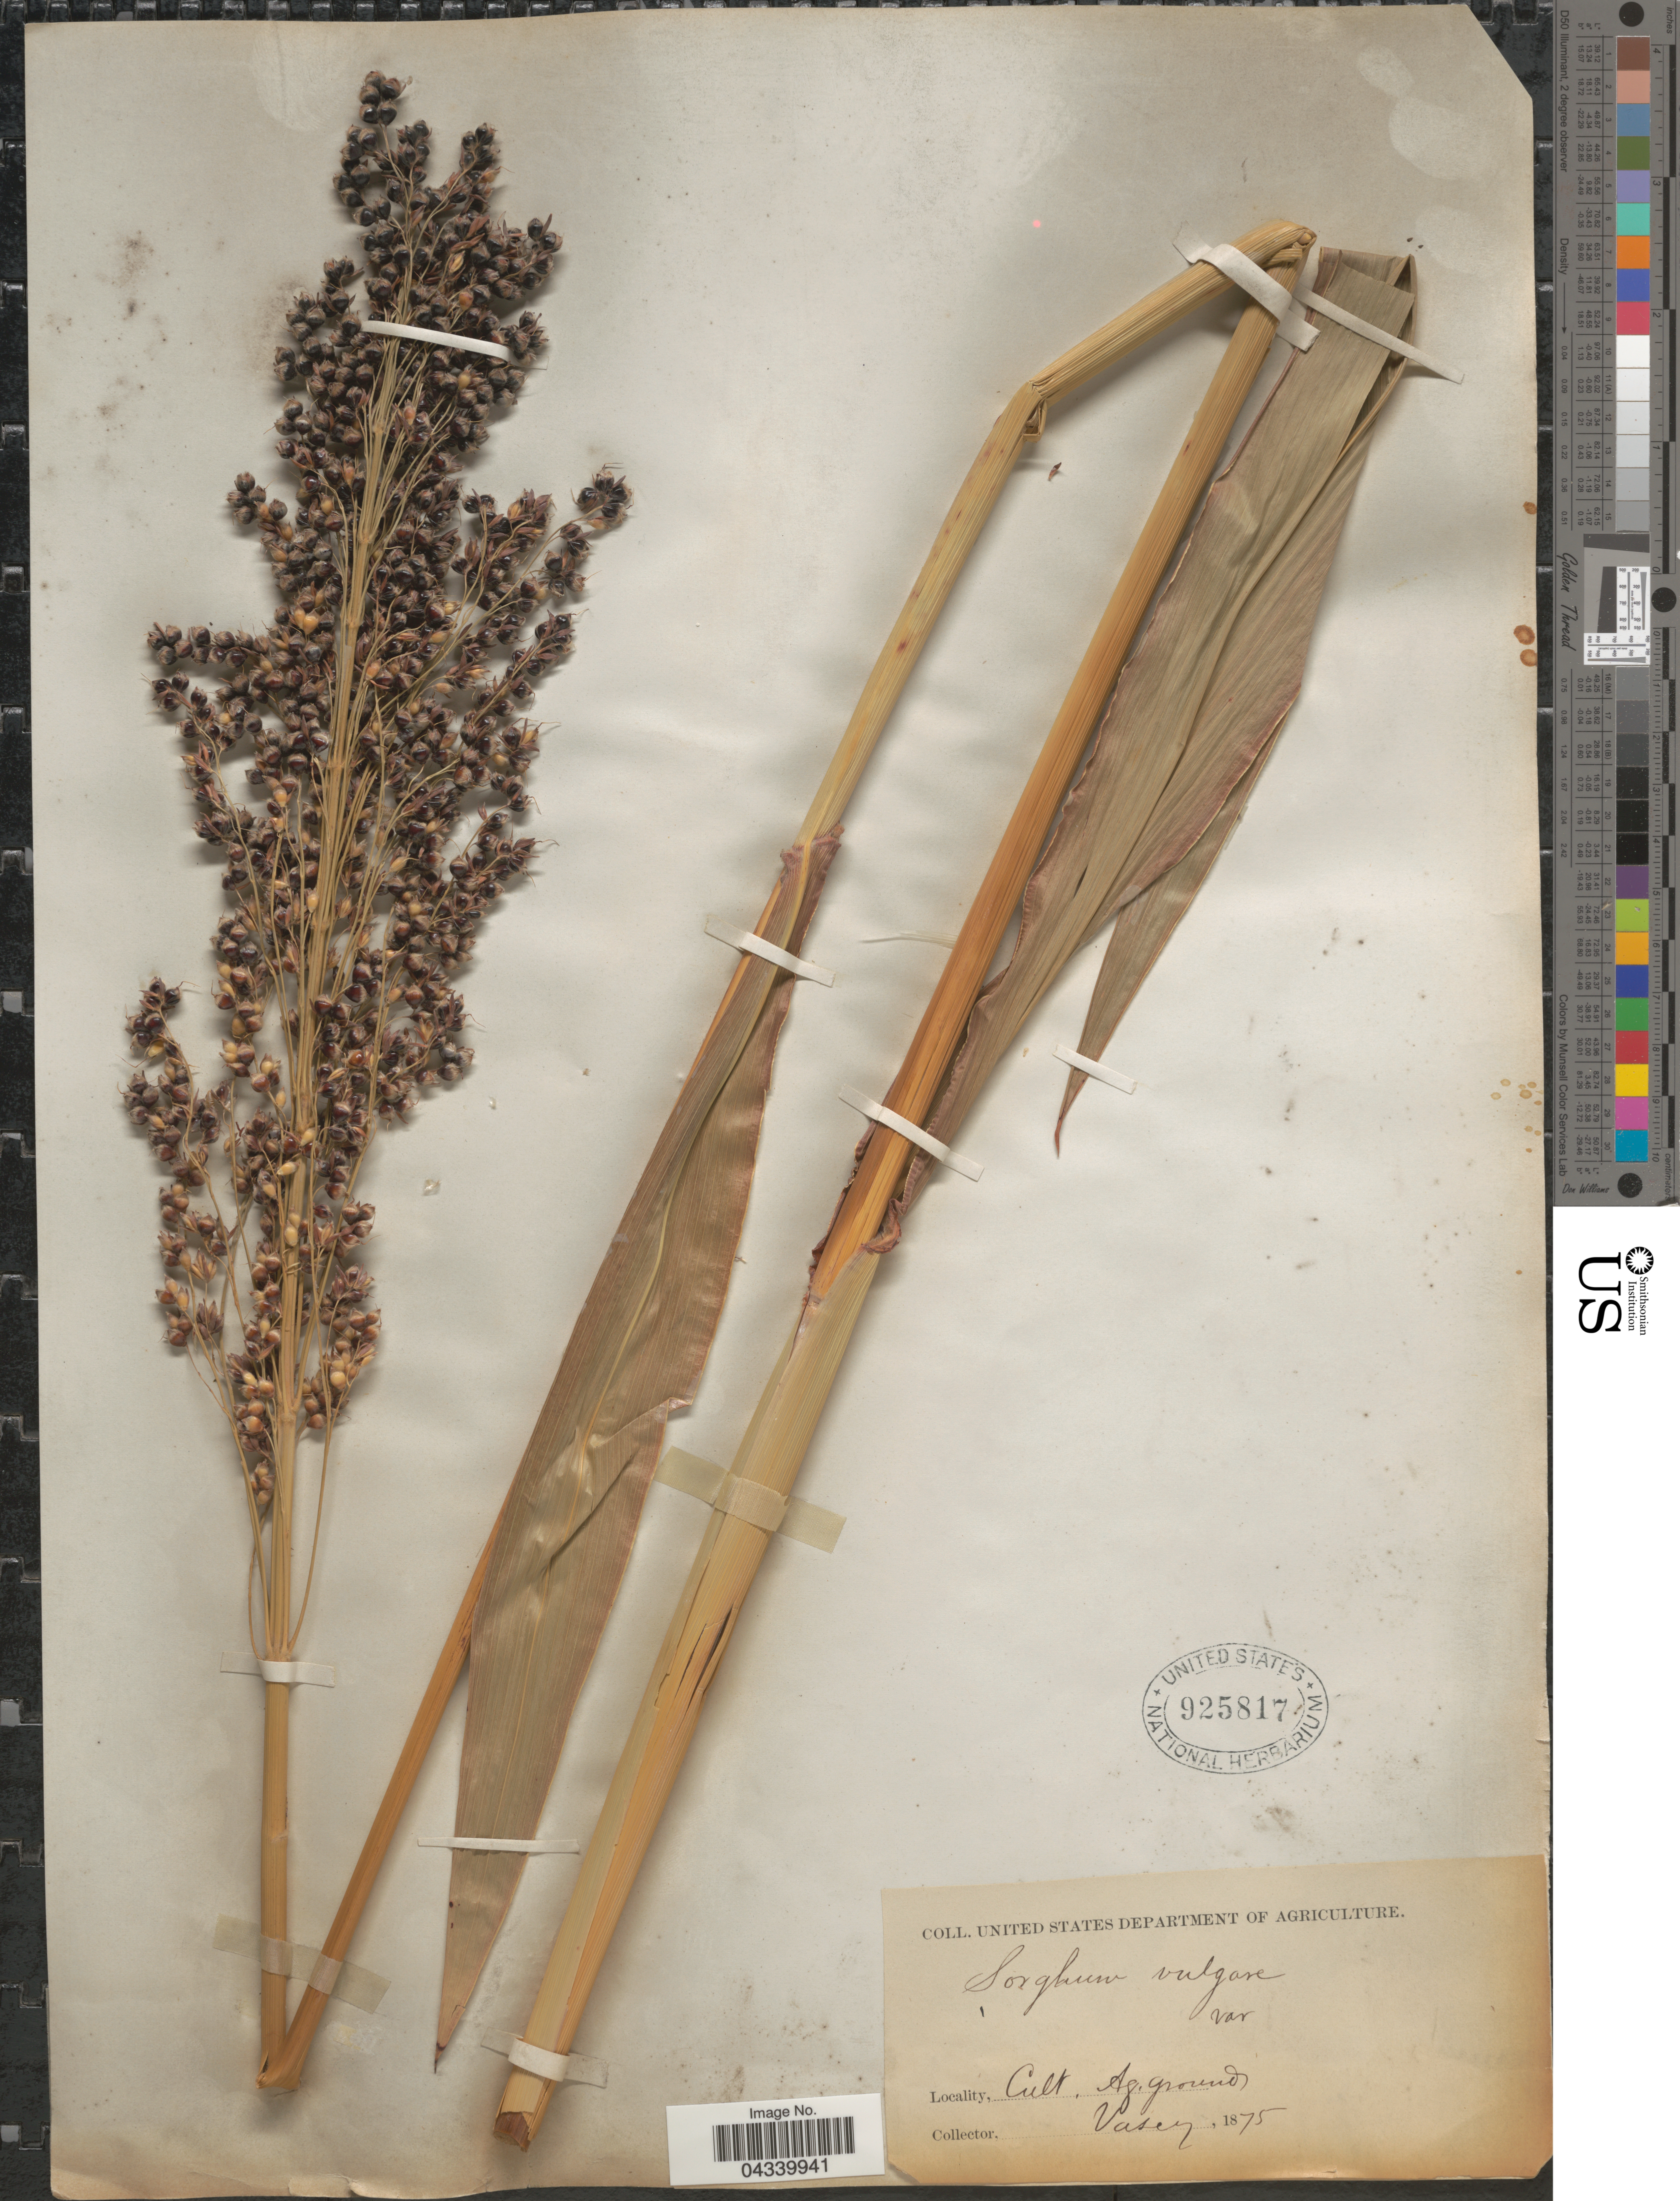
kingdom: Plantae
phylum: Tracheophyta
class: Liliopsida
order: Poales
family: Poaceae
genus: Sorghum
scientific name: Sorghum bicolor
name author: (L.) Moench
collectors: Vasey, --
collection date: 1875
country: United States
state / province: District of Columbia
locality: Ag. grounds.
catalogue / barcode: US 925817